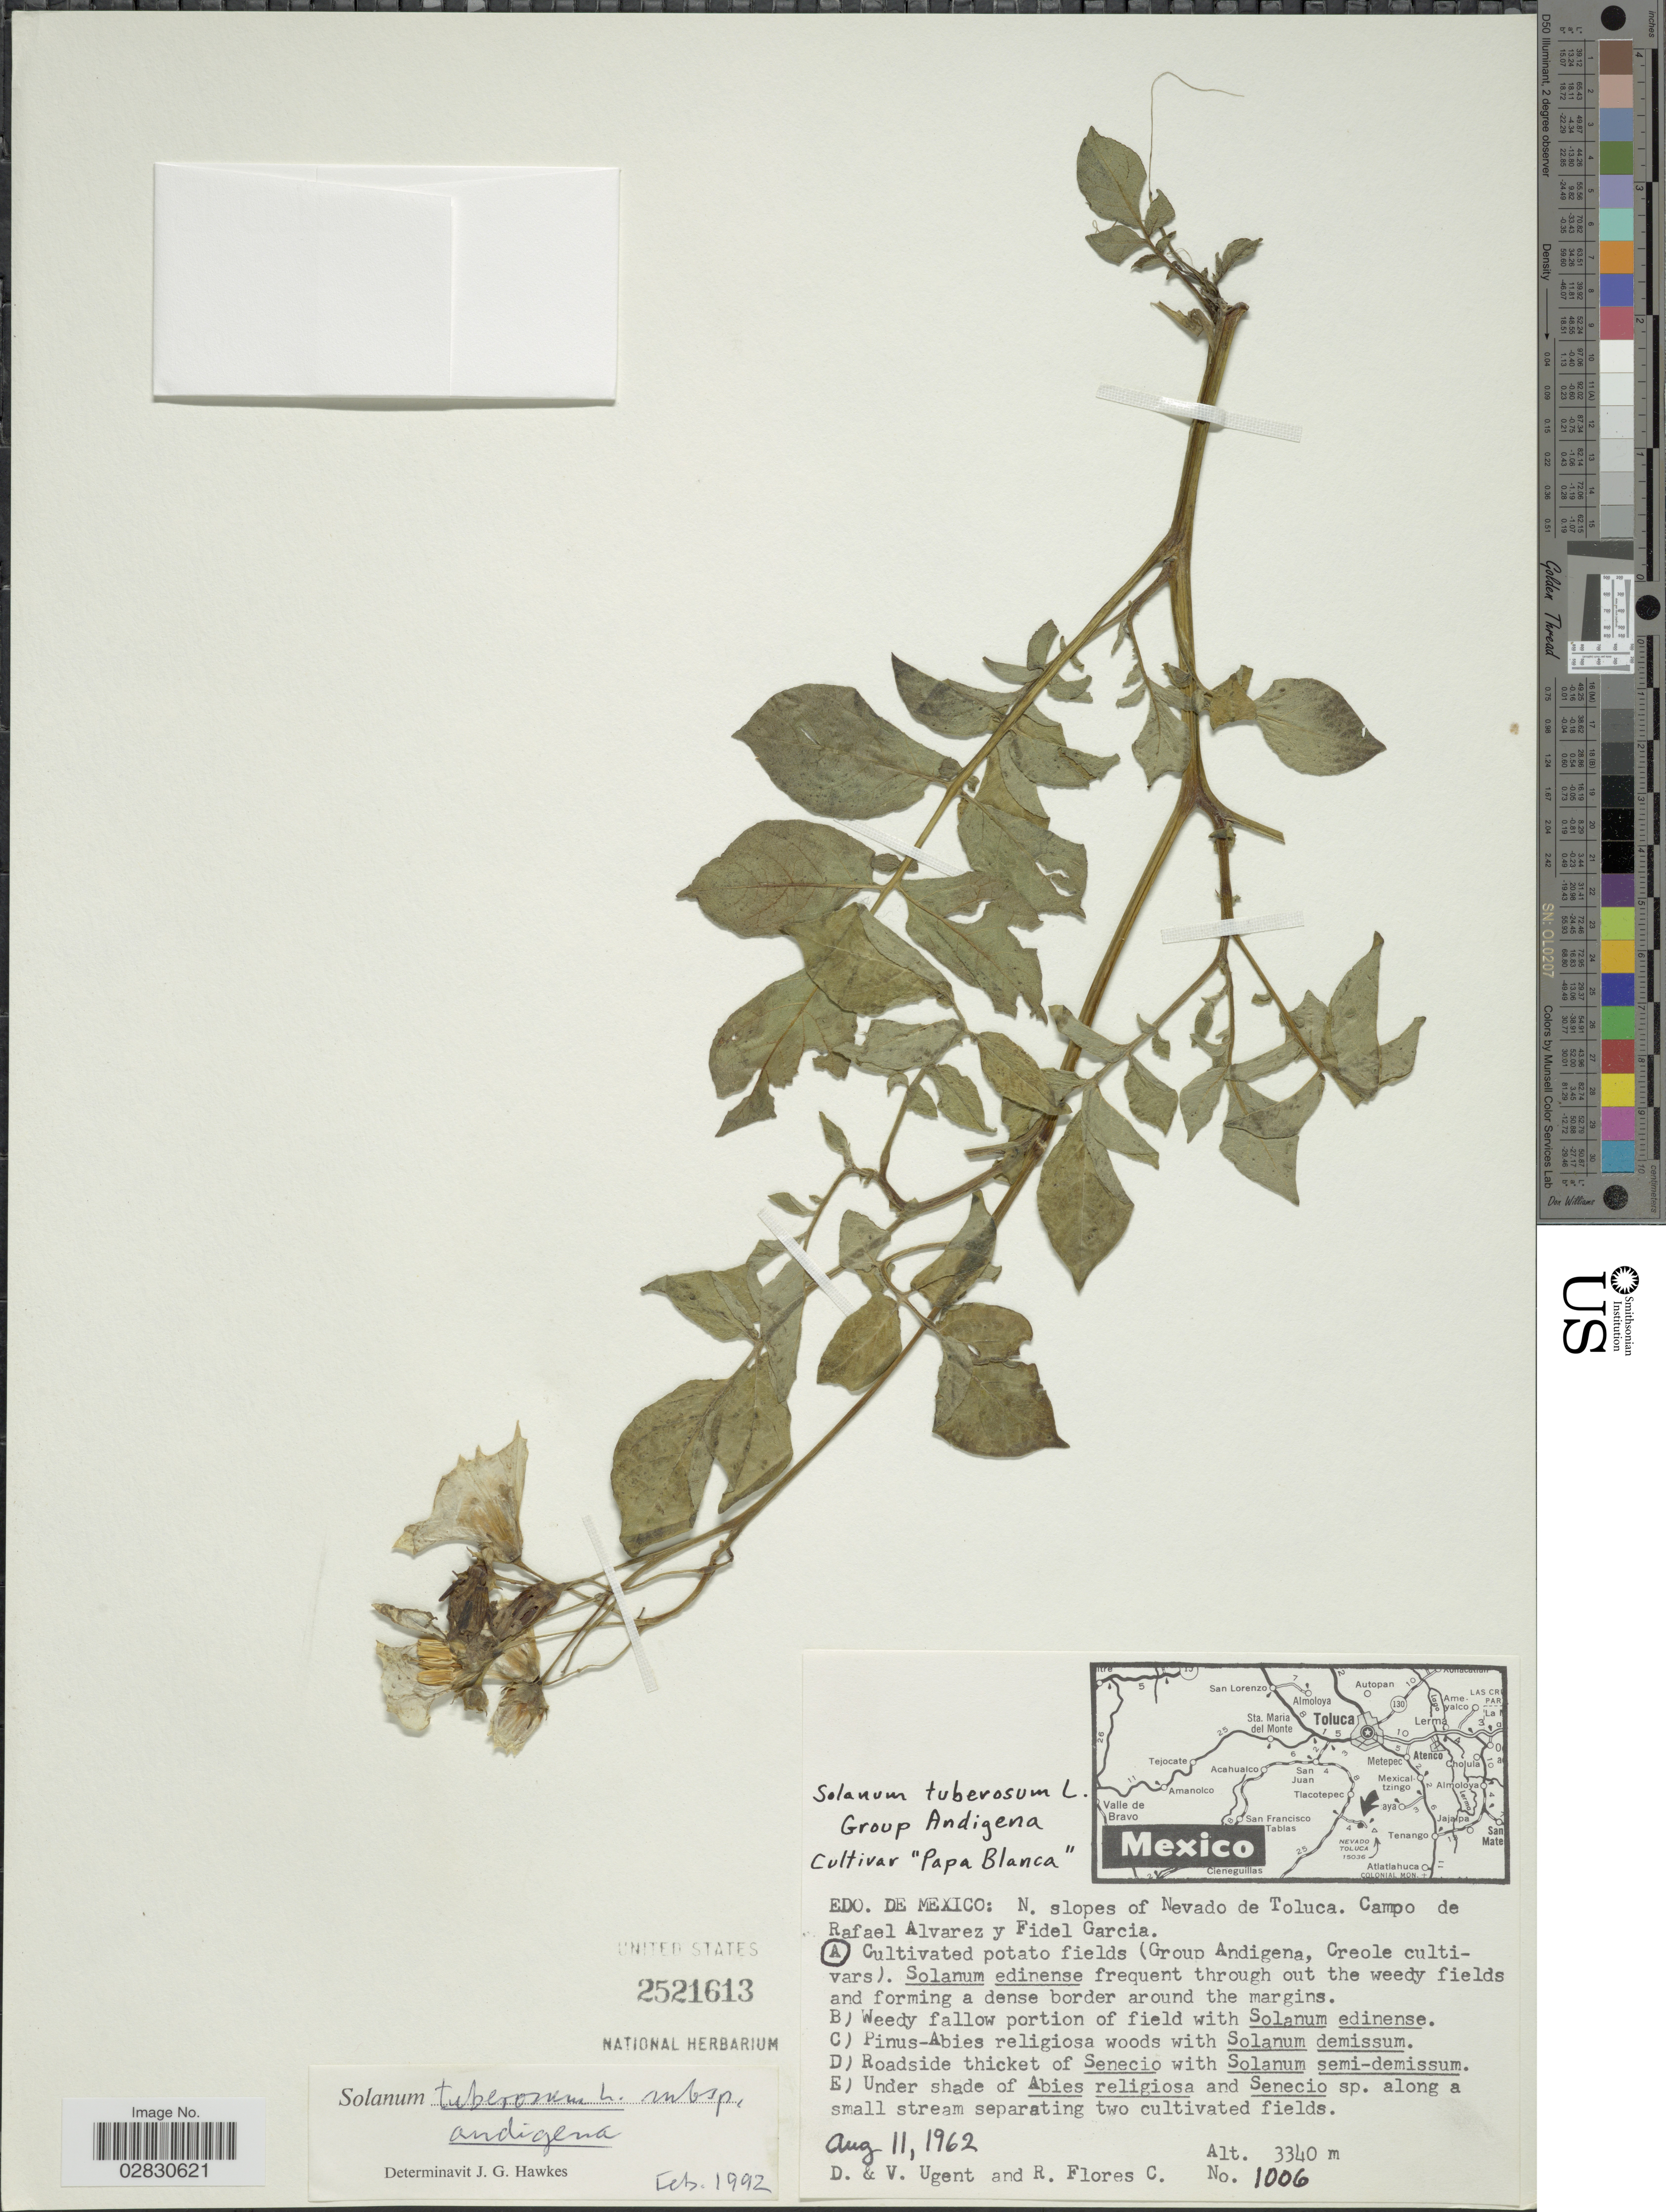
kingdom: Plantae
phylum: Tracheophyta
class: Magnoliopsida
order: Solanales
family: Solanaceae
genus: Solanum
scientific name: Solanum tuberosum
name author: L.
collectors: D. Ugent, V. Ugent & R. Flores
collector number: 1006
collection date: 1962-08-11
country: Mexico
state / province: México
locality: Edo. de Mexico: N. slopes of Nevado de Toluca. Campo de Rafael Alvarez y Fidel Garcia.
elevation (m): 3340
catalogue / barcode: US 2521613